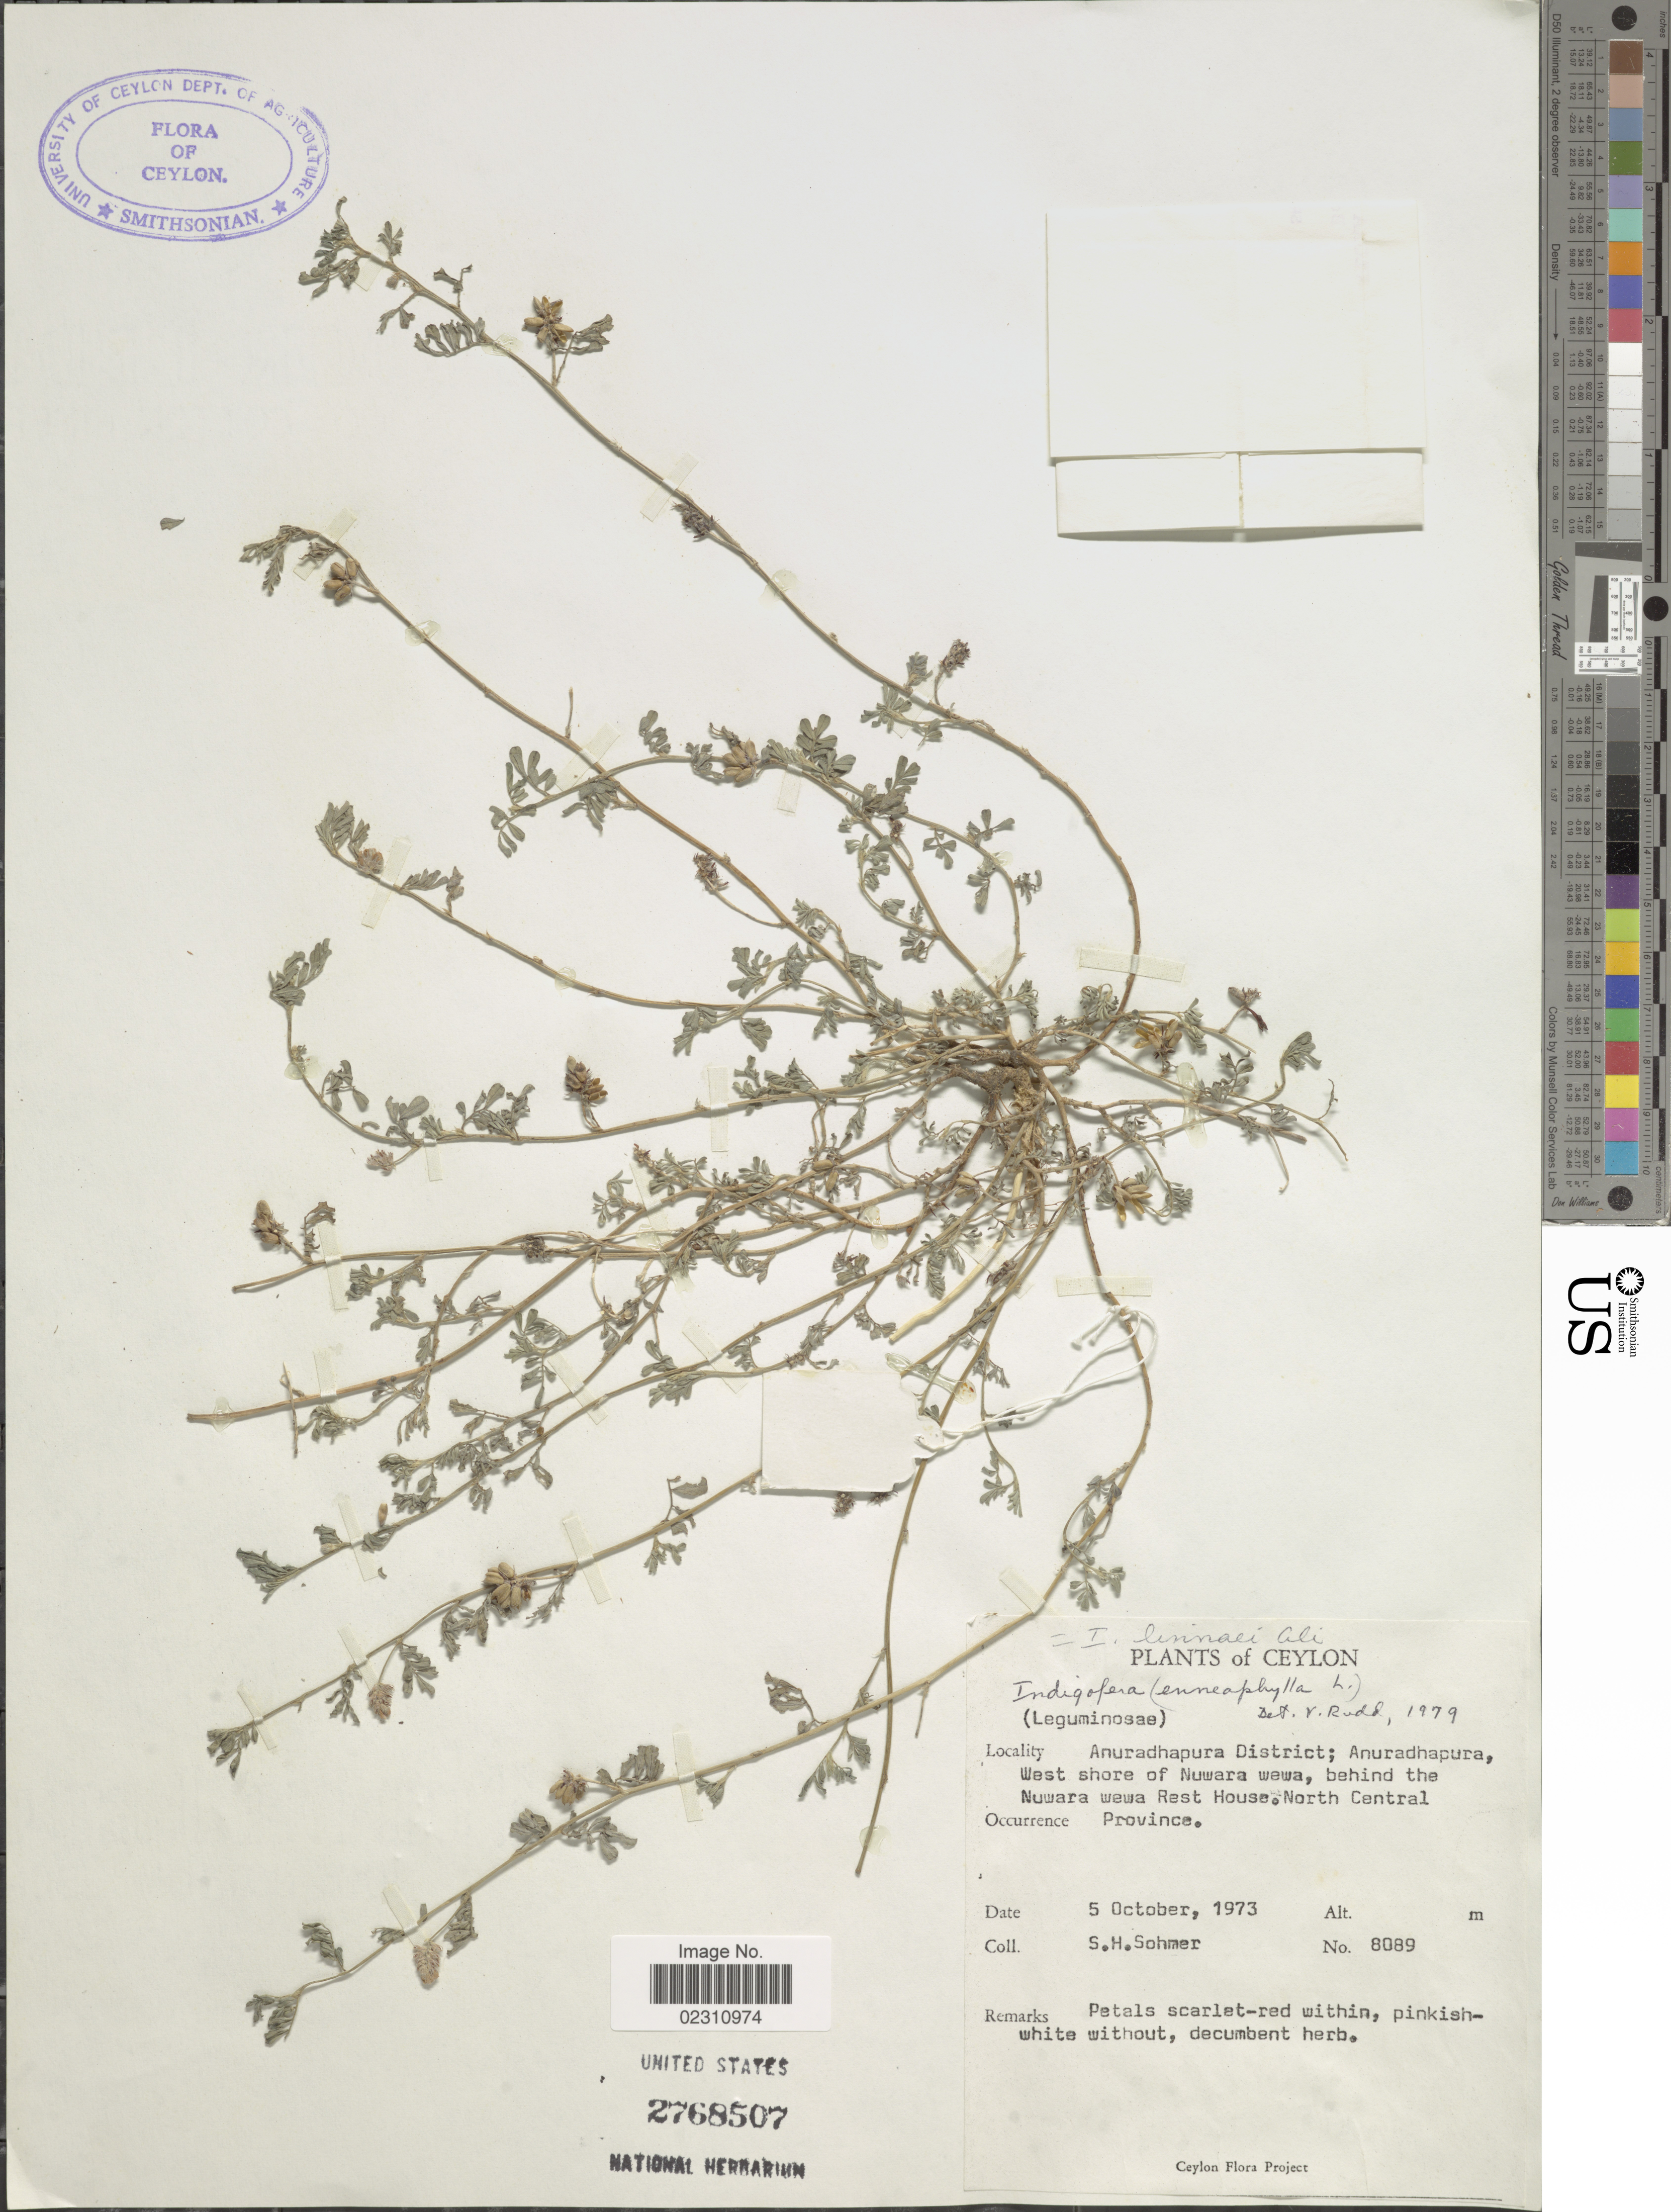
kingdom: Plantae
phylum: Tracheophyta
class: Magnoliopsida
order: Fabales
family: Fabaceae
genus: Indigofera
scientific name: Indigofera linnaei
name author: Ali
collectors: S. H. Sohmer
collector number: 8089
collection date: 1973-10-05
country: Sri Lanka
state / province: North Central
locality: Ceylon, Auradhapura District, Anuradhapura, West shore of Nuwara wewa, behind the Nuwara wewa Rest House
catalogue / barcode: US 2768507